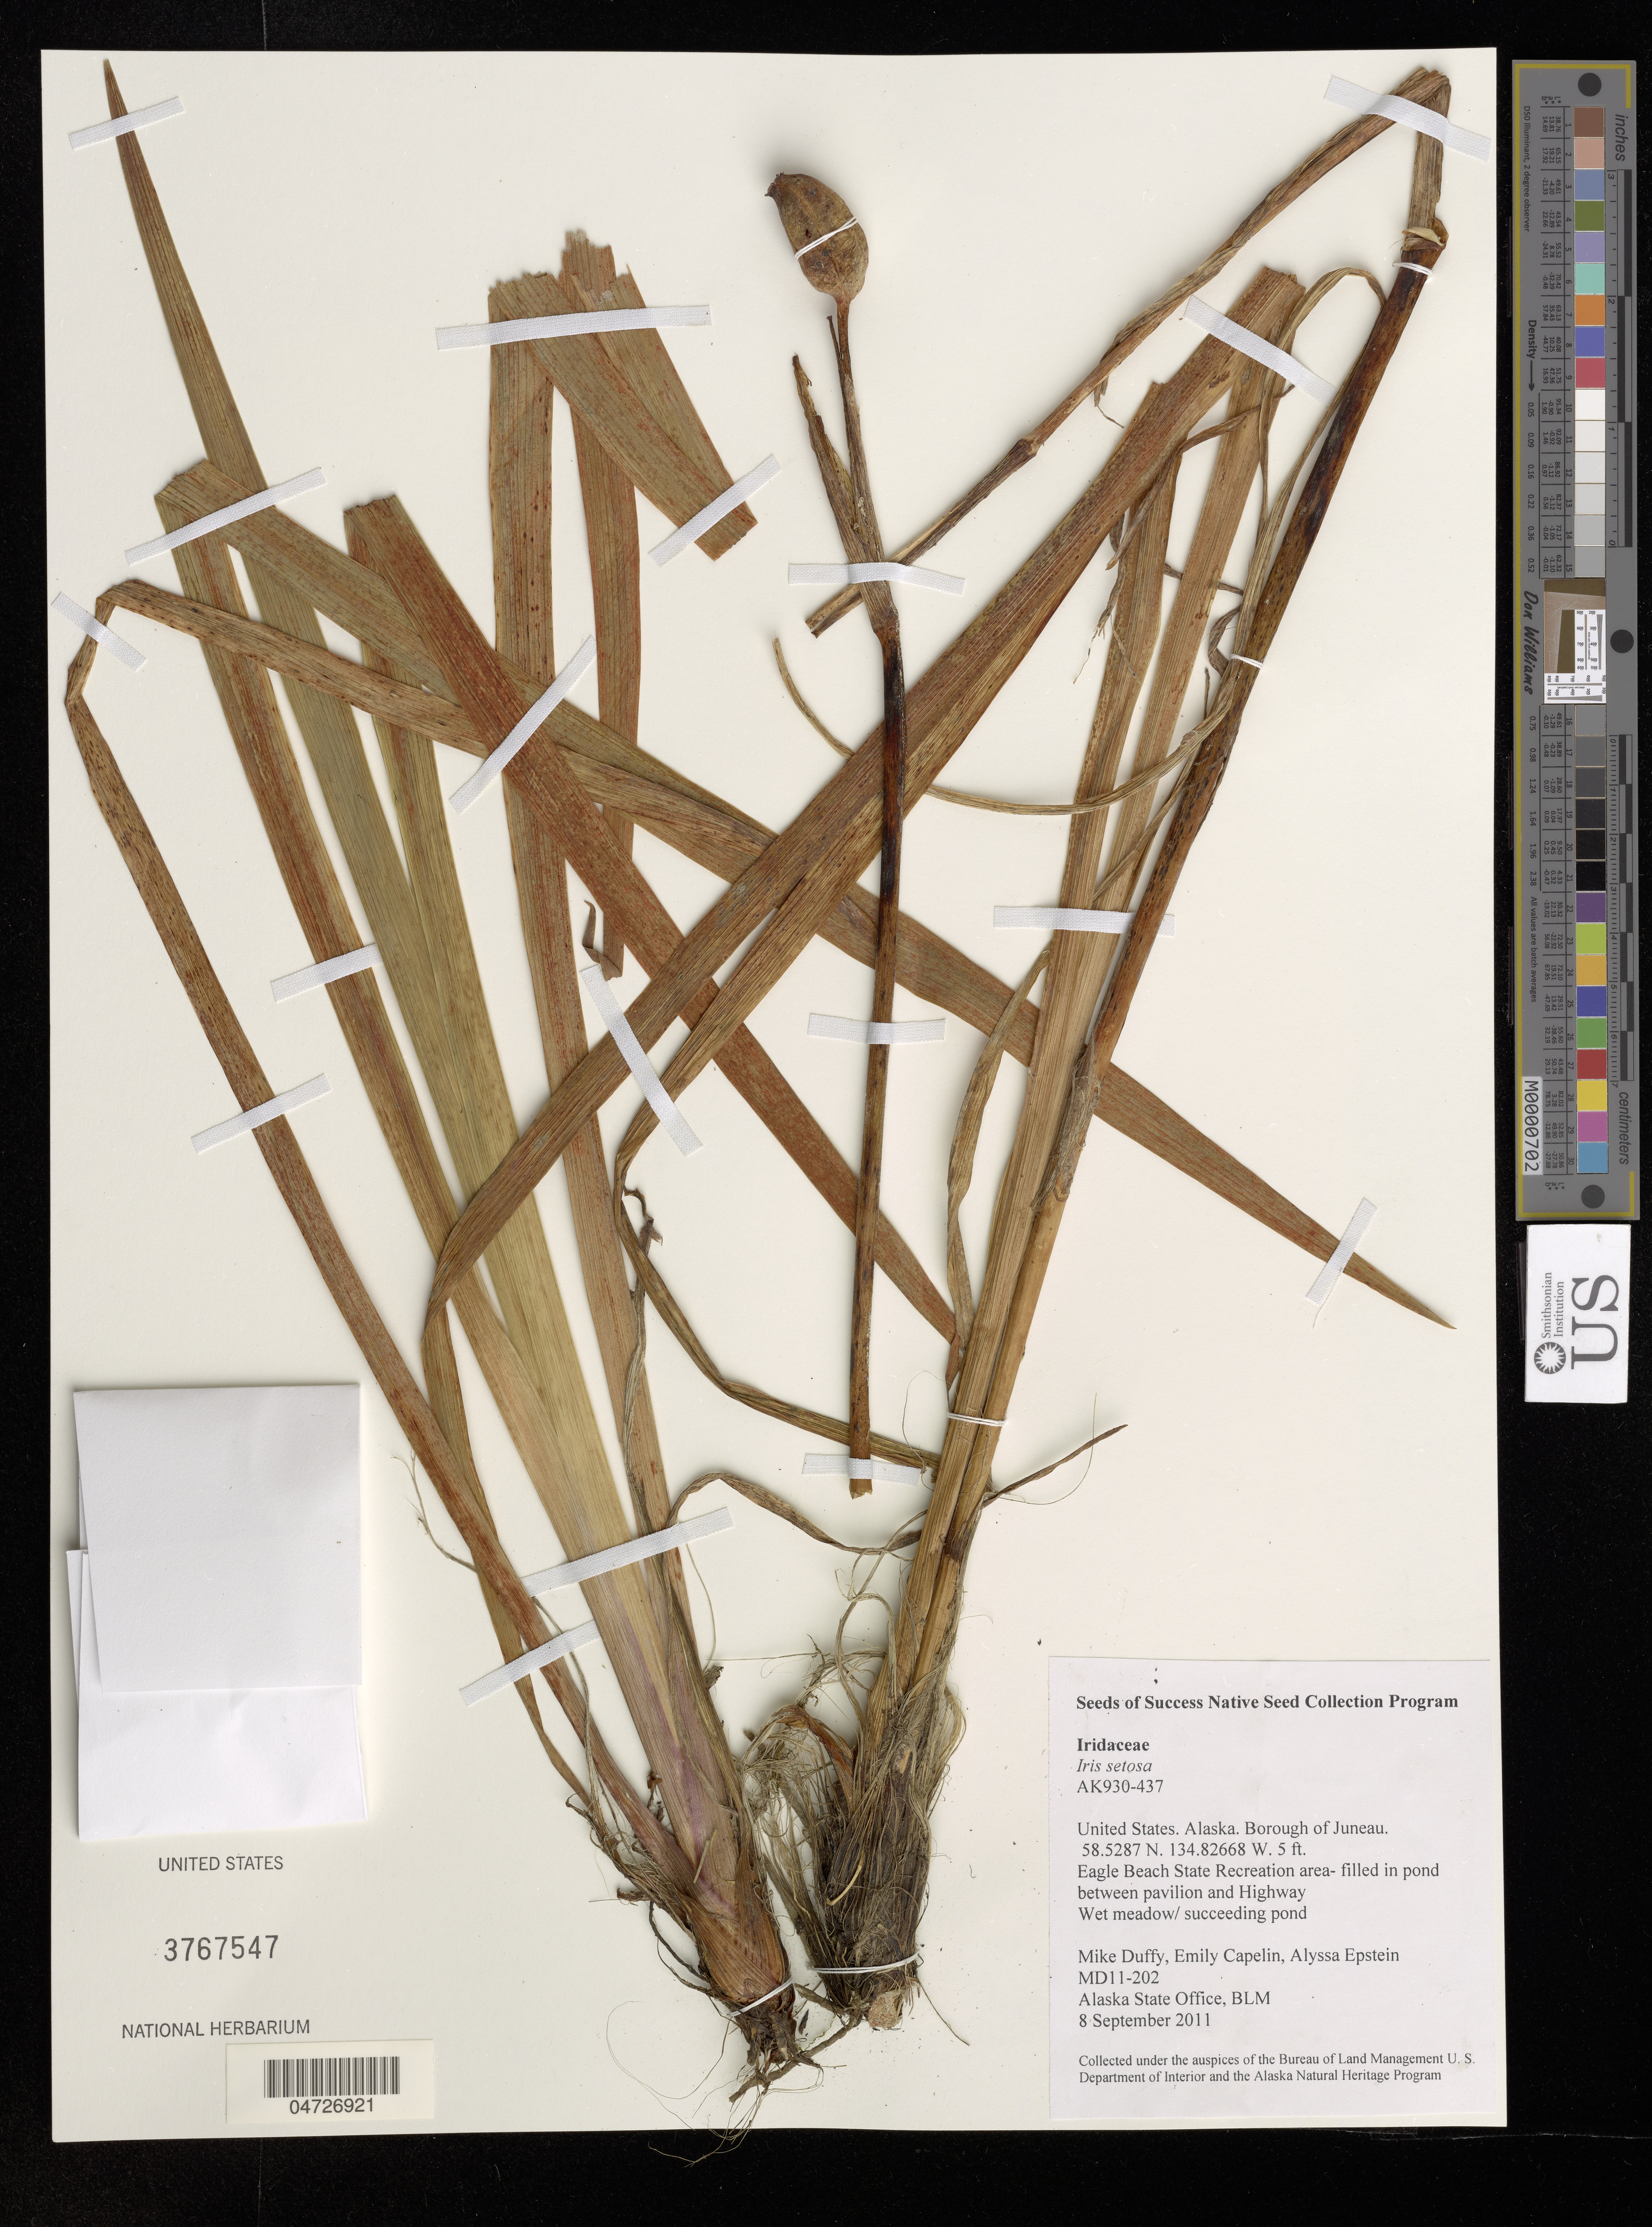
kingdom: Plantae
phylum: Tracheophyta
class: Liliopsida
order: Asparagales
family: Iridaceae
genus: Iris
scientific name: Iris setosa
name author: Pall. ex Link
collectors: M. Duffy, E. Capelin & A. Epstein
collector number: MD11-202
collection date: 2011-09-08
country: United States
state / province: Alaska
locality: Borough of Juneau. Eagle Beach State Recreation area- filled in pond between pavilion and Highway.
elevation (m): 2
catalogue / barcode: US 3767547